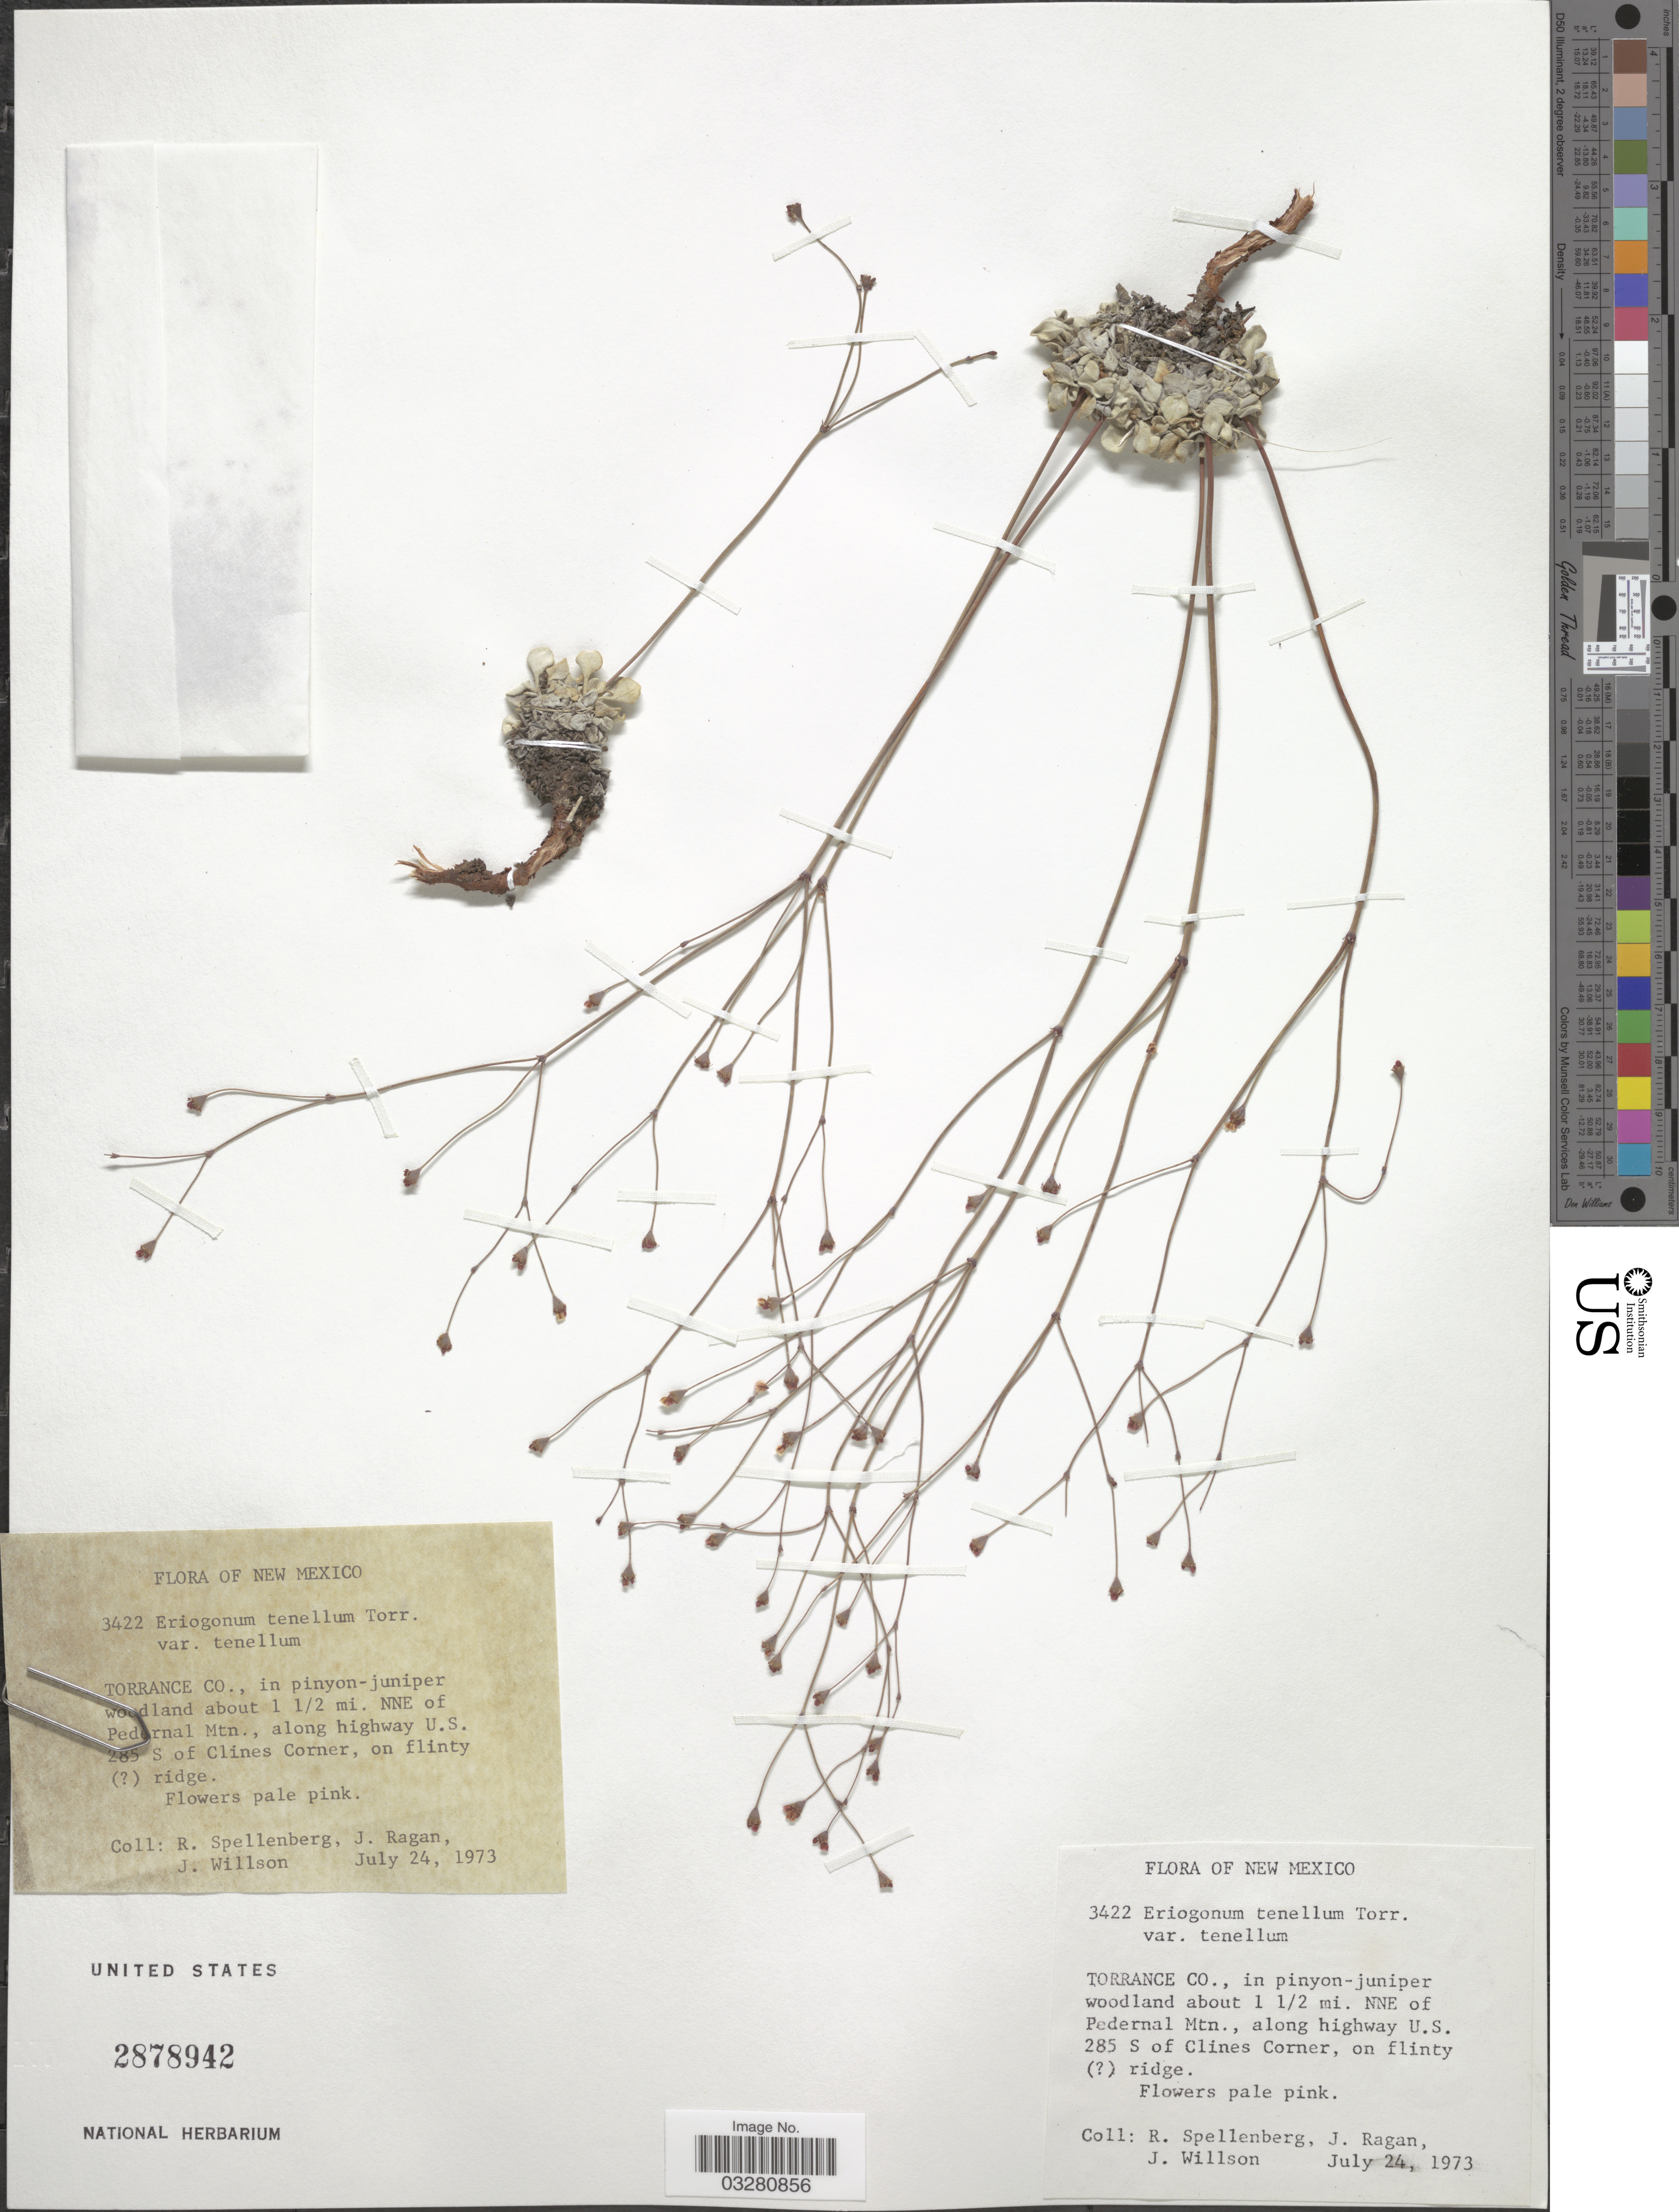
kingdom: Plantae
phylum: Tracheophyta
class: Magnoliopsida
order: Caryophyllales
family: Polygonaceae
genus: Eriogonum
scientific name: Eriogonum tenellum var. tenellum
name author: Torr.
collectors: R. Spellenberg, J. Ragan & J. Willson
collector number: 3422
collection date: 1973-07-24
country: United States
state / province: New Mexico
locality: Torrance Co., in pinyon-juniper woodland about 1 1/2 mi. NNE of Pedernal Mtn., along highway U.S. 285 S of Clines Corner.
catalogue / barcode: US 2878942